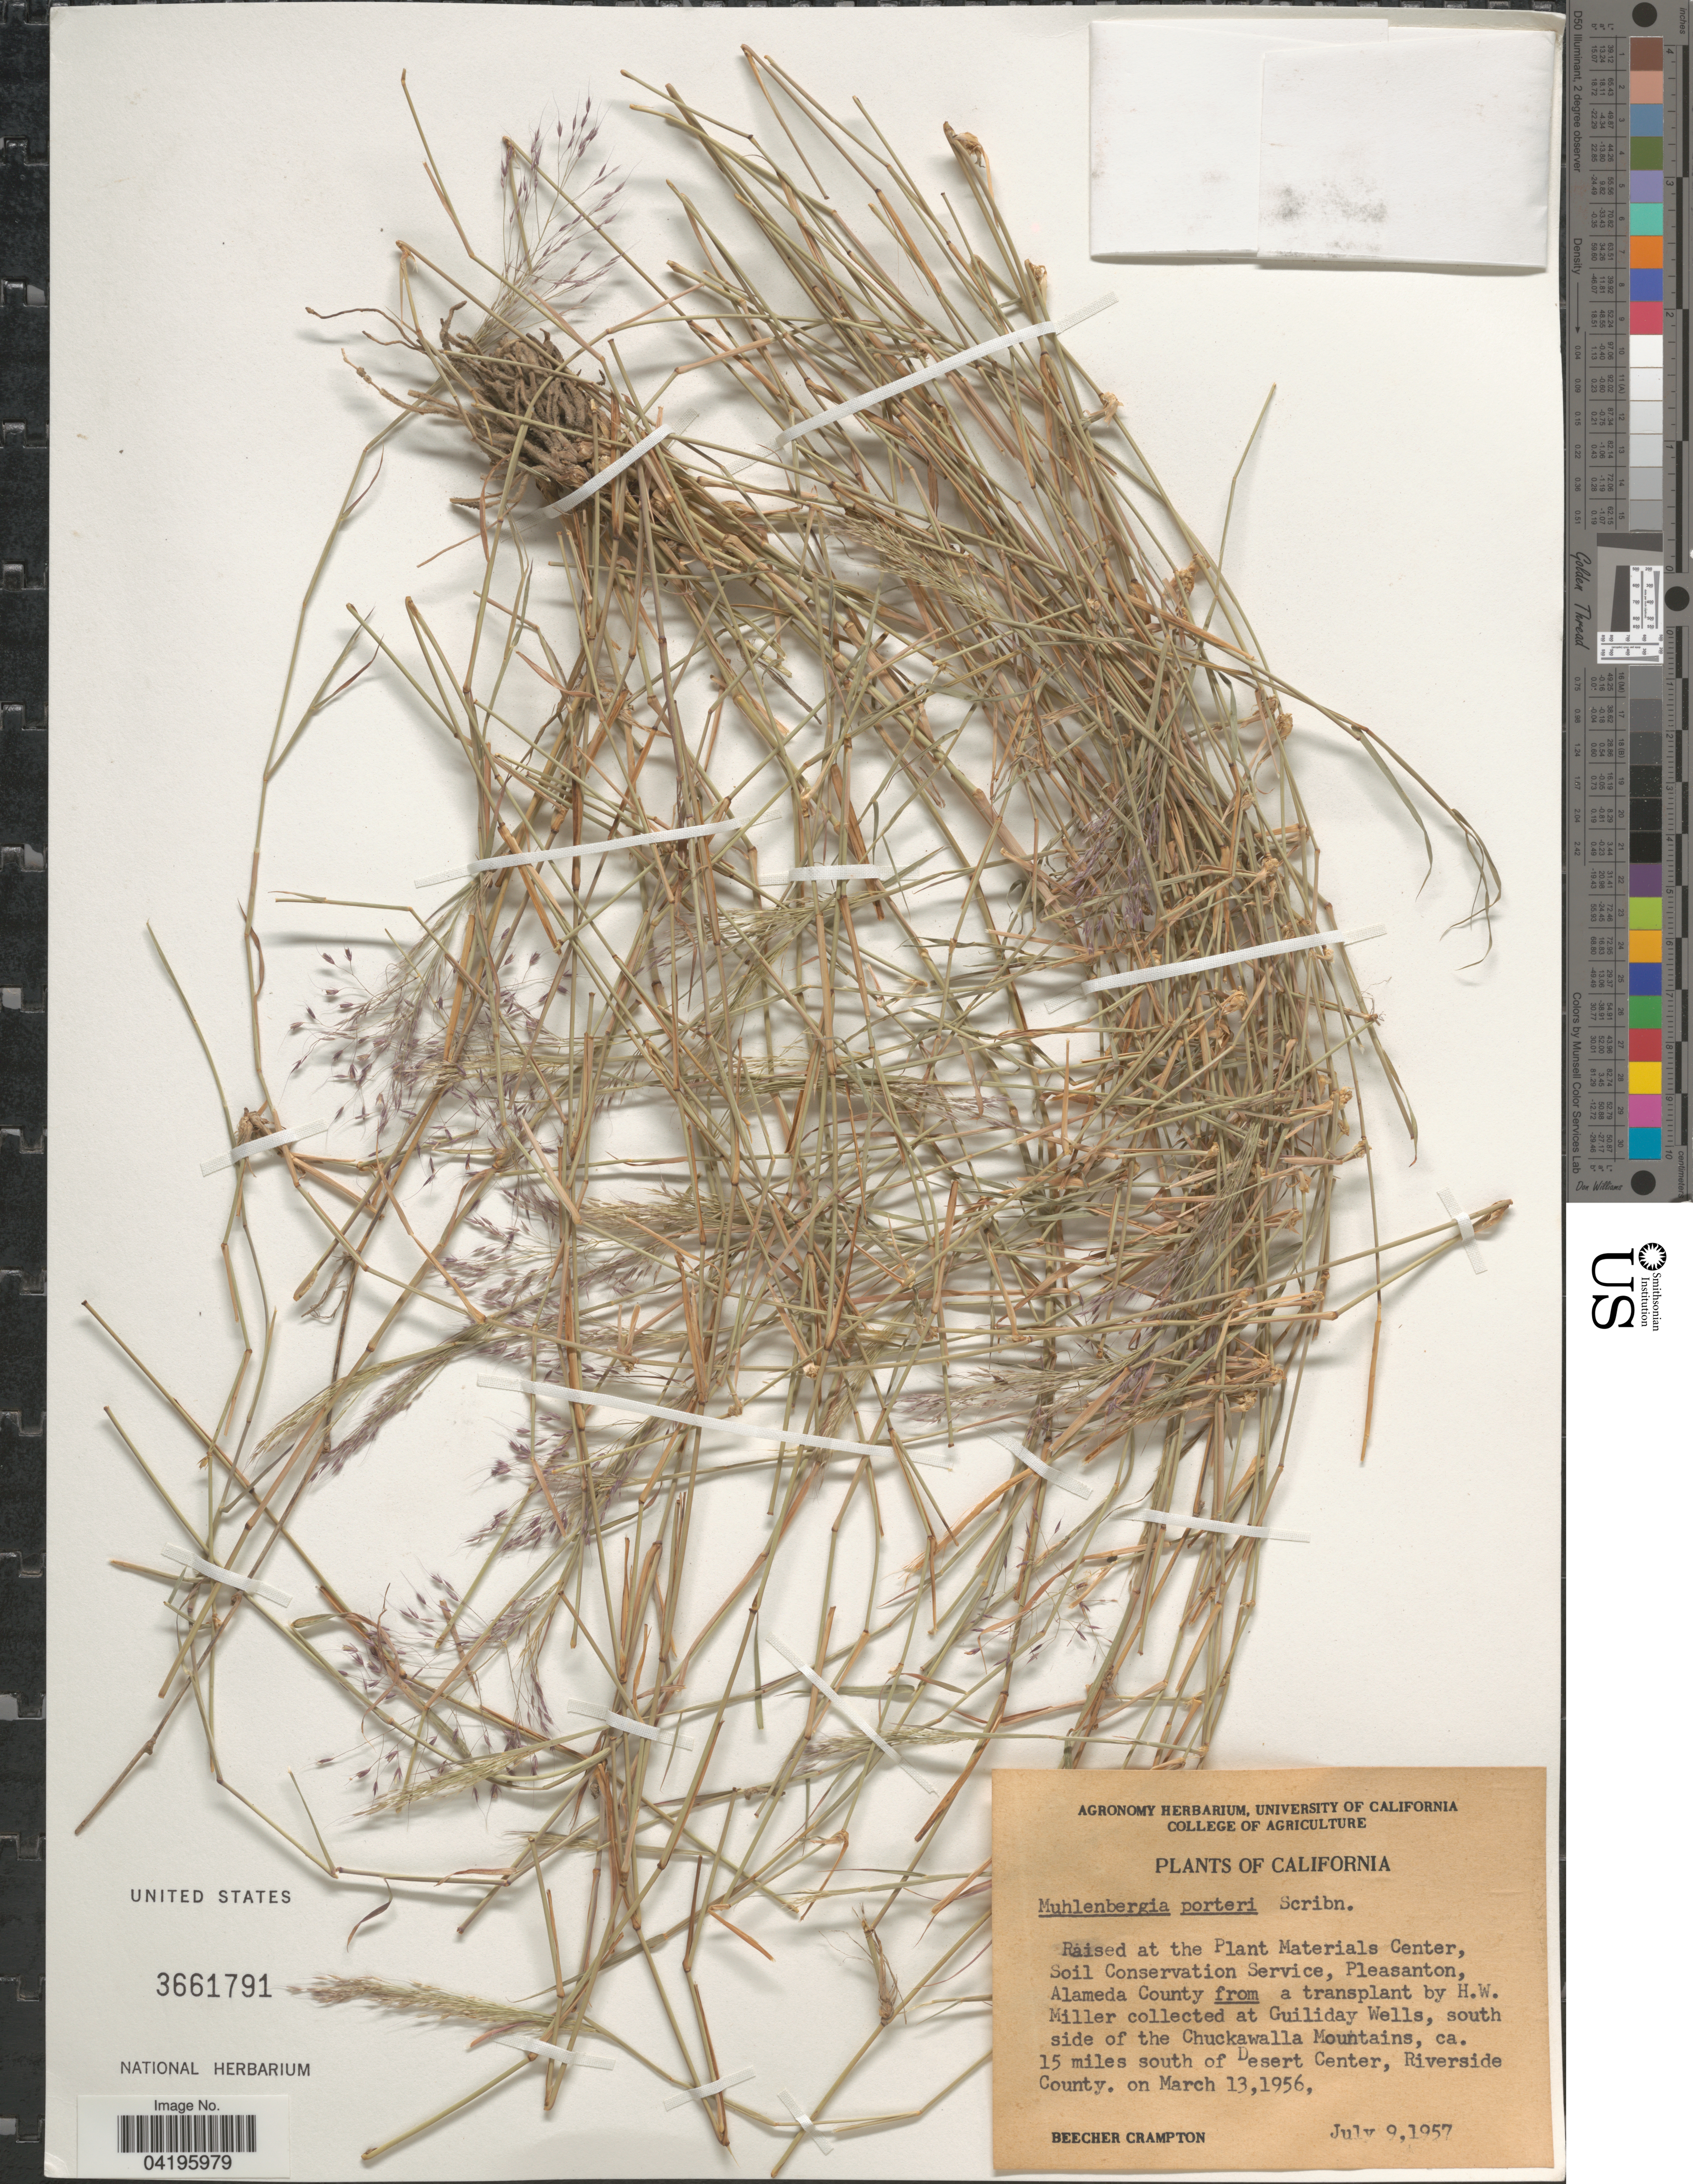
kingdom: Plantae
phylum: Tracheophyta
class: Liliopsida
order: Poales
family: Poaceae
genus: Muhlenbergia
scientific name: Muhlenbergia porteri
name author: Scribn. in W.J. Beal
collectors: B. Crampton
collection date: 1957-07-09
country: United States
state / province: California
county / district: Alameda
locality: At the Plant Materials Center, Soil Conservation Service, Pleasanton, Alameda County.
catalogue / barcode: US 3661791